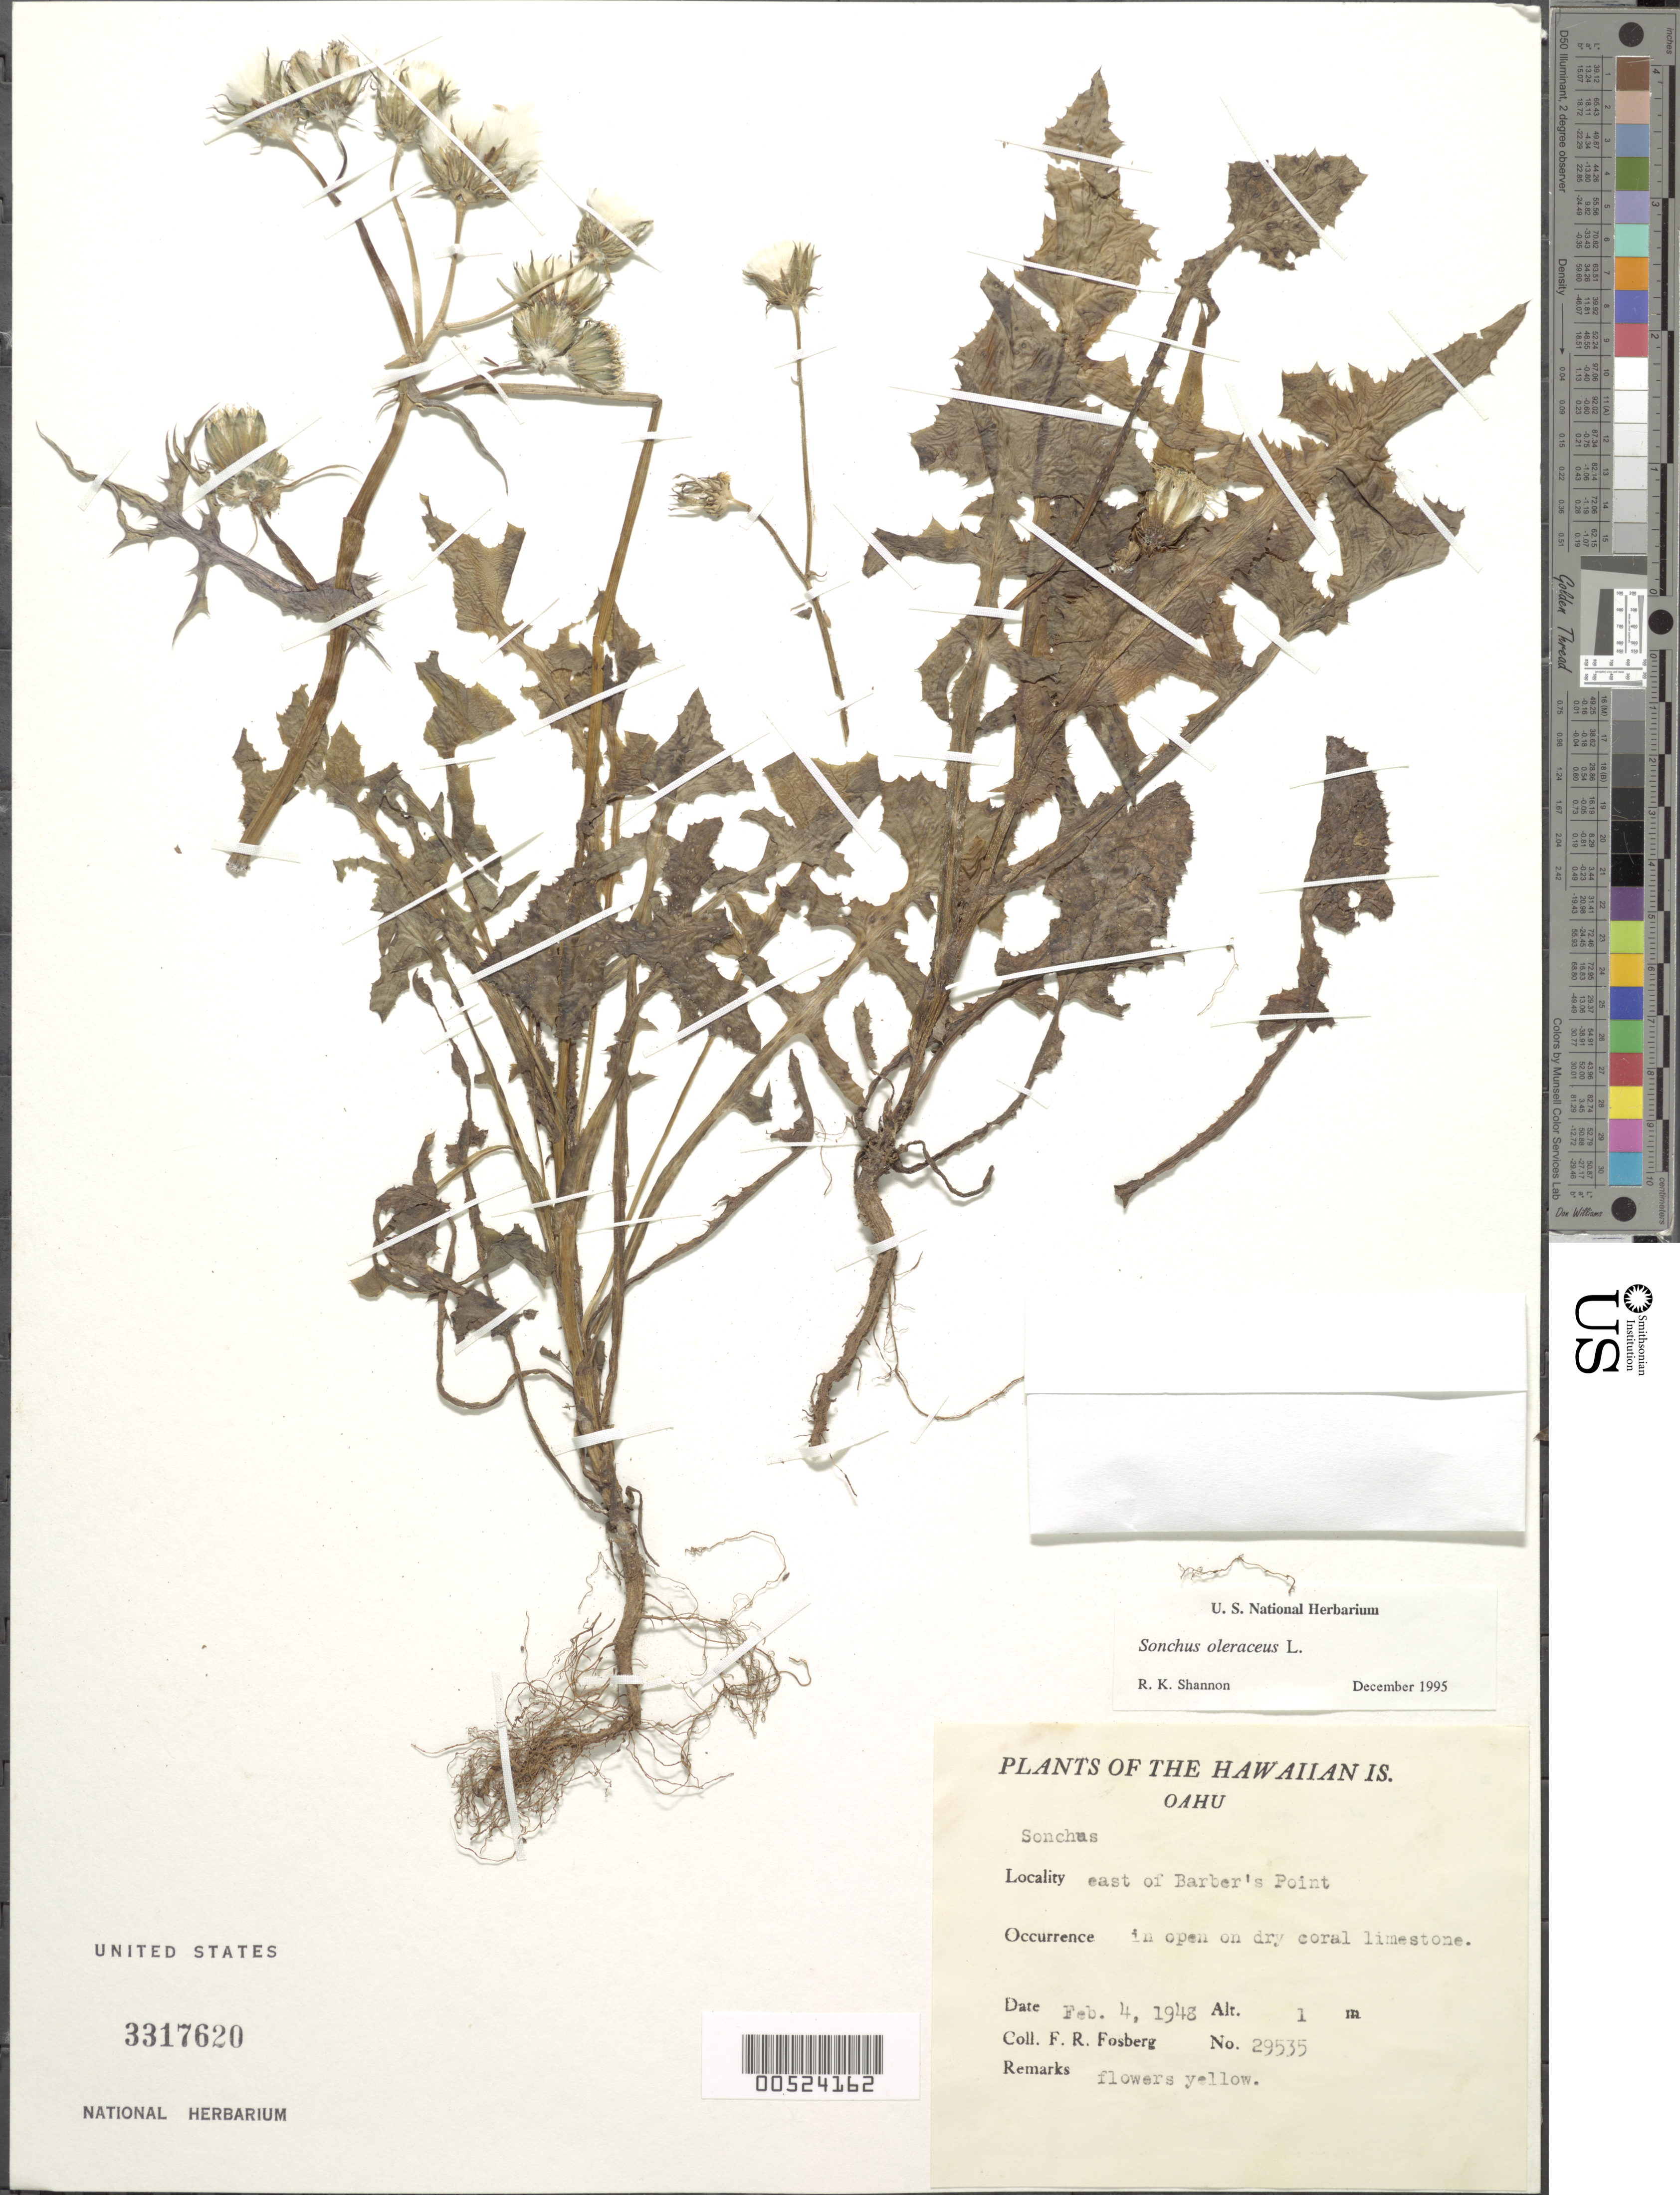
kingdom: Plantae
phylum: Tracheophyta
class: Magnoliopsida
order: Asterales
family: Asteraceae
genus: Sonchus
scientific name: Sonchus oleraceus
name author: L.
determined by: Shannon, R. K., (UNITED STATES)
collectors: F. R. Fosberg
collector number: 29535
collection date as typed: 4 Feb 1948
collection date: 1948-02-04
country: United States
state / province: Hawaii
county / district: Honolulu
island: Oahu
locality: E of Barber's Point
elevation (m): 1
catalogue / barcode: US 3317620